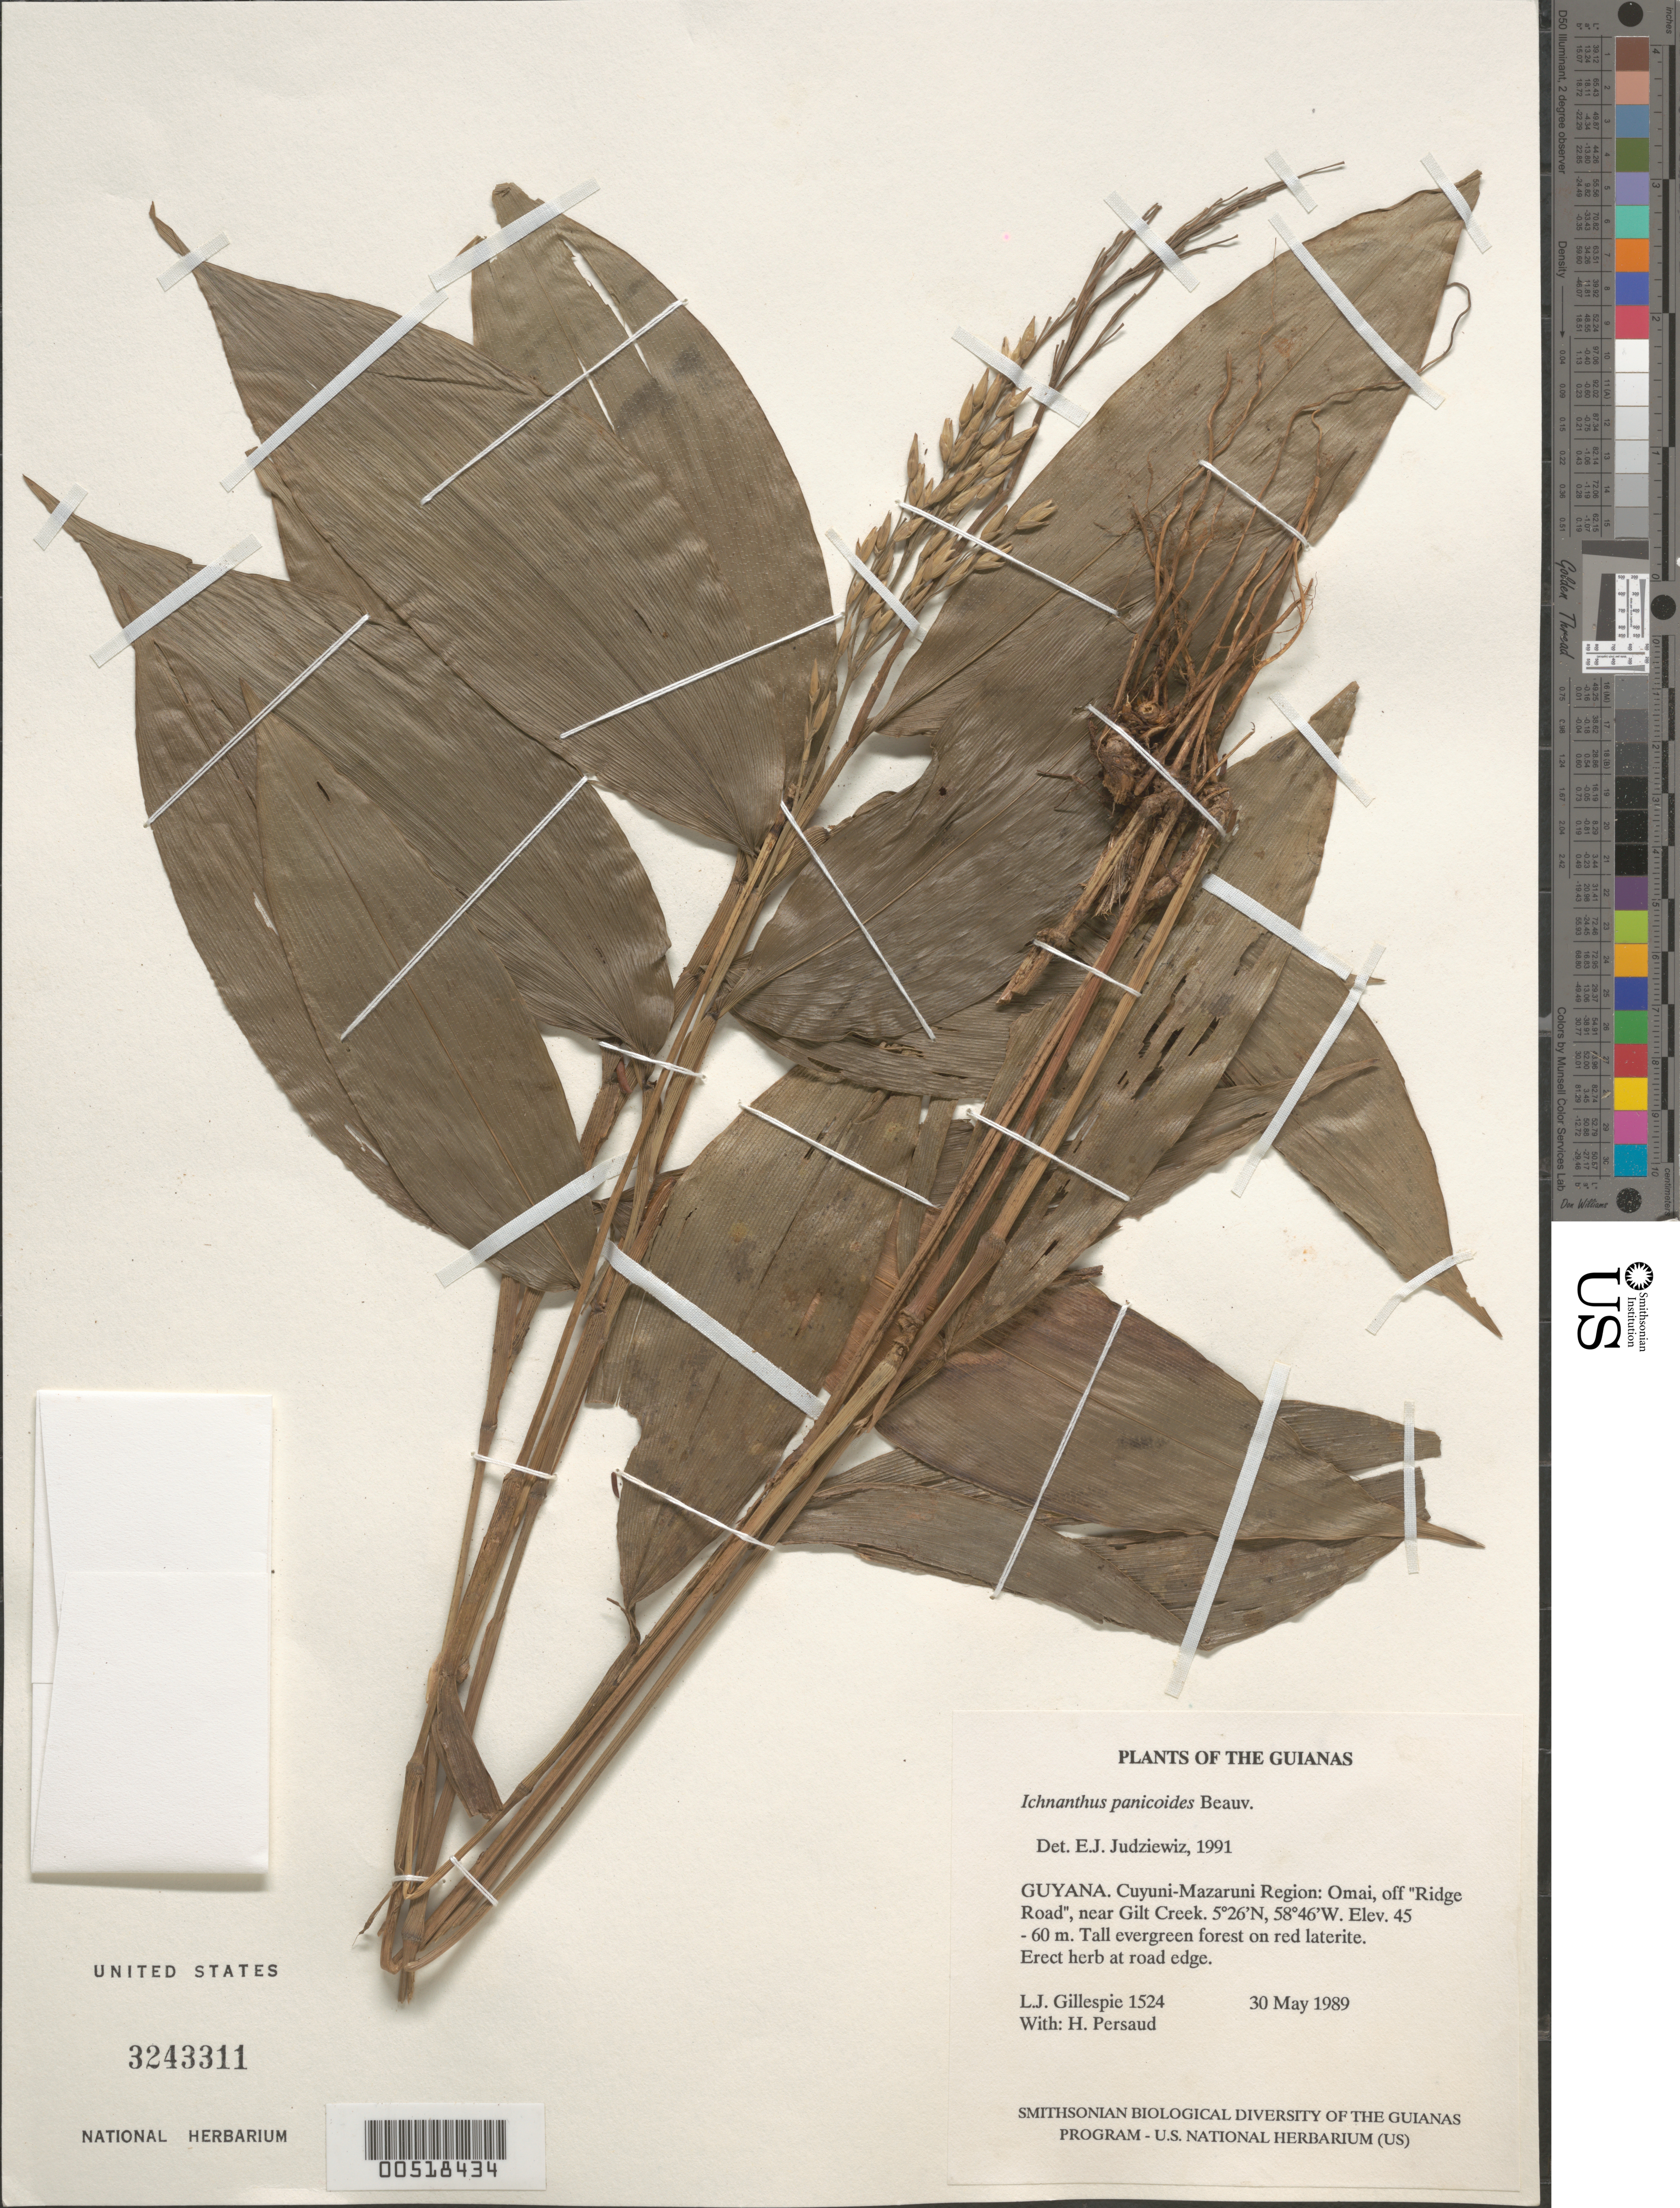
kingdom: Plantae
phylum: Tracheophyta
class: Liliopsida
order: Poales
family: Poaceae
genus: Ichnanthus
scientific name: Ichnanthus panicoides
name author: P. Beauv.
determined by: Judziewicz, E. J.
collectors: L. J. Gillespie & H. Persaud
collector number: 1524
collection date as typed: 30 May 1989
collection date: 1989-05-30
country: Guyana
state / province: Cuyuni-Mazaruni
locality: Omai, off "Ridge Road", near Gilt Creek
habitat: Tall evergreen forest on red laterite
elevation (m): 45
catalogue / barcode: US 3243411